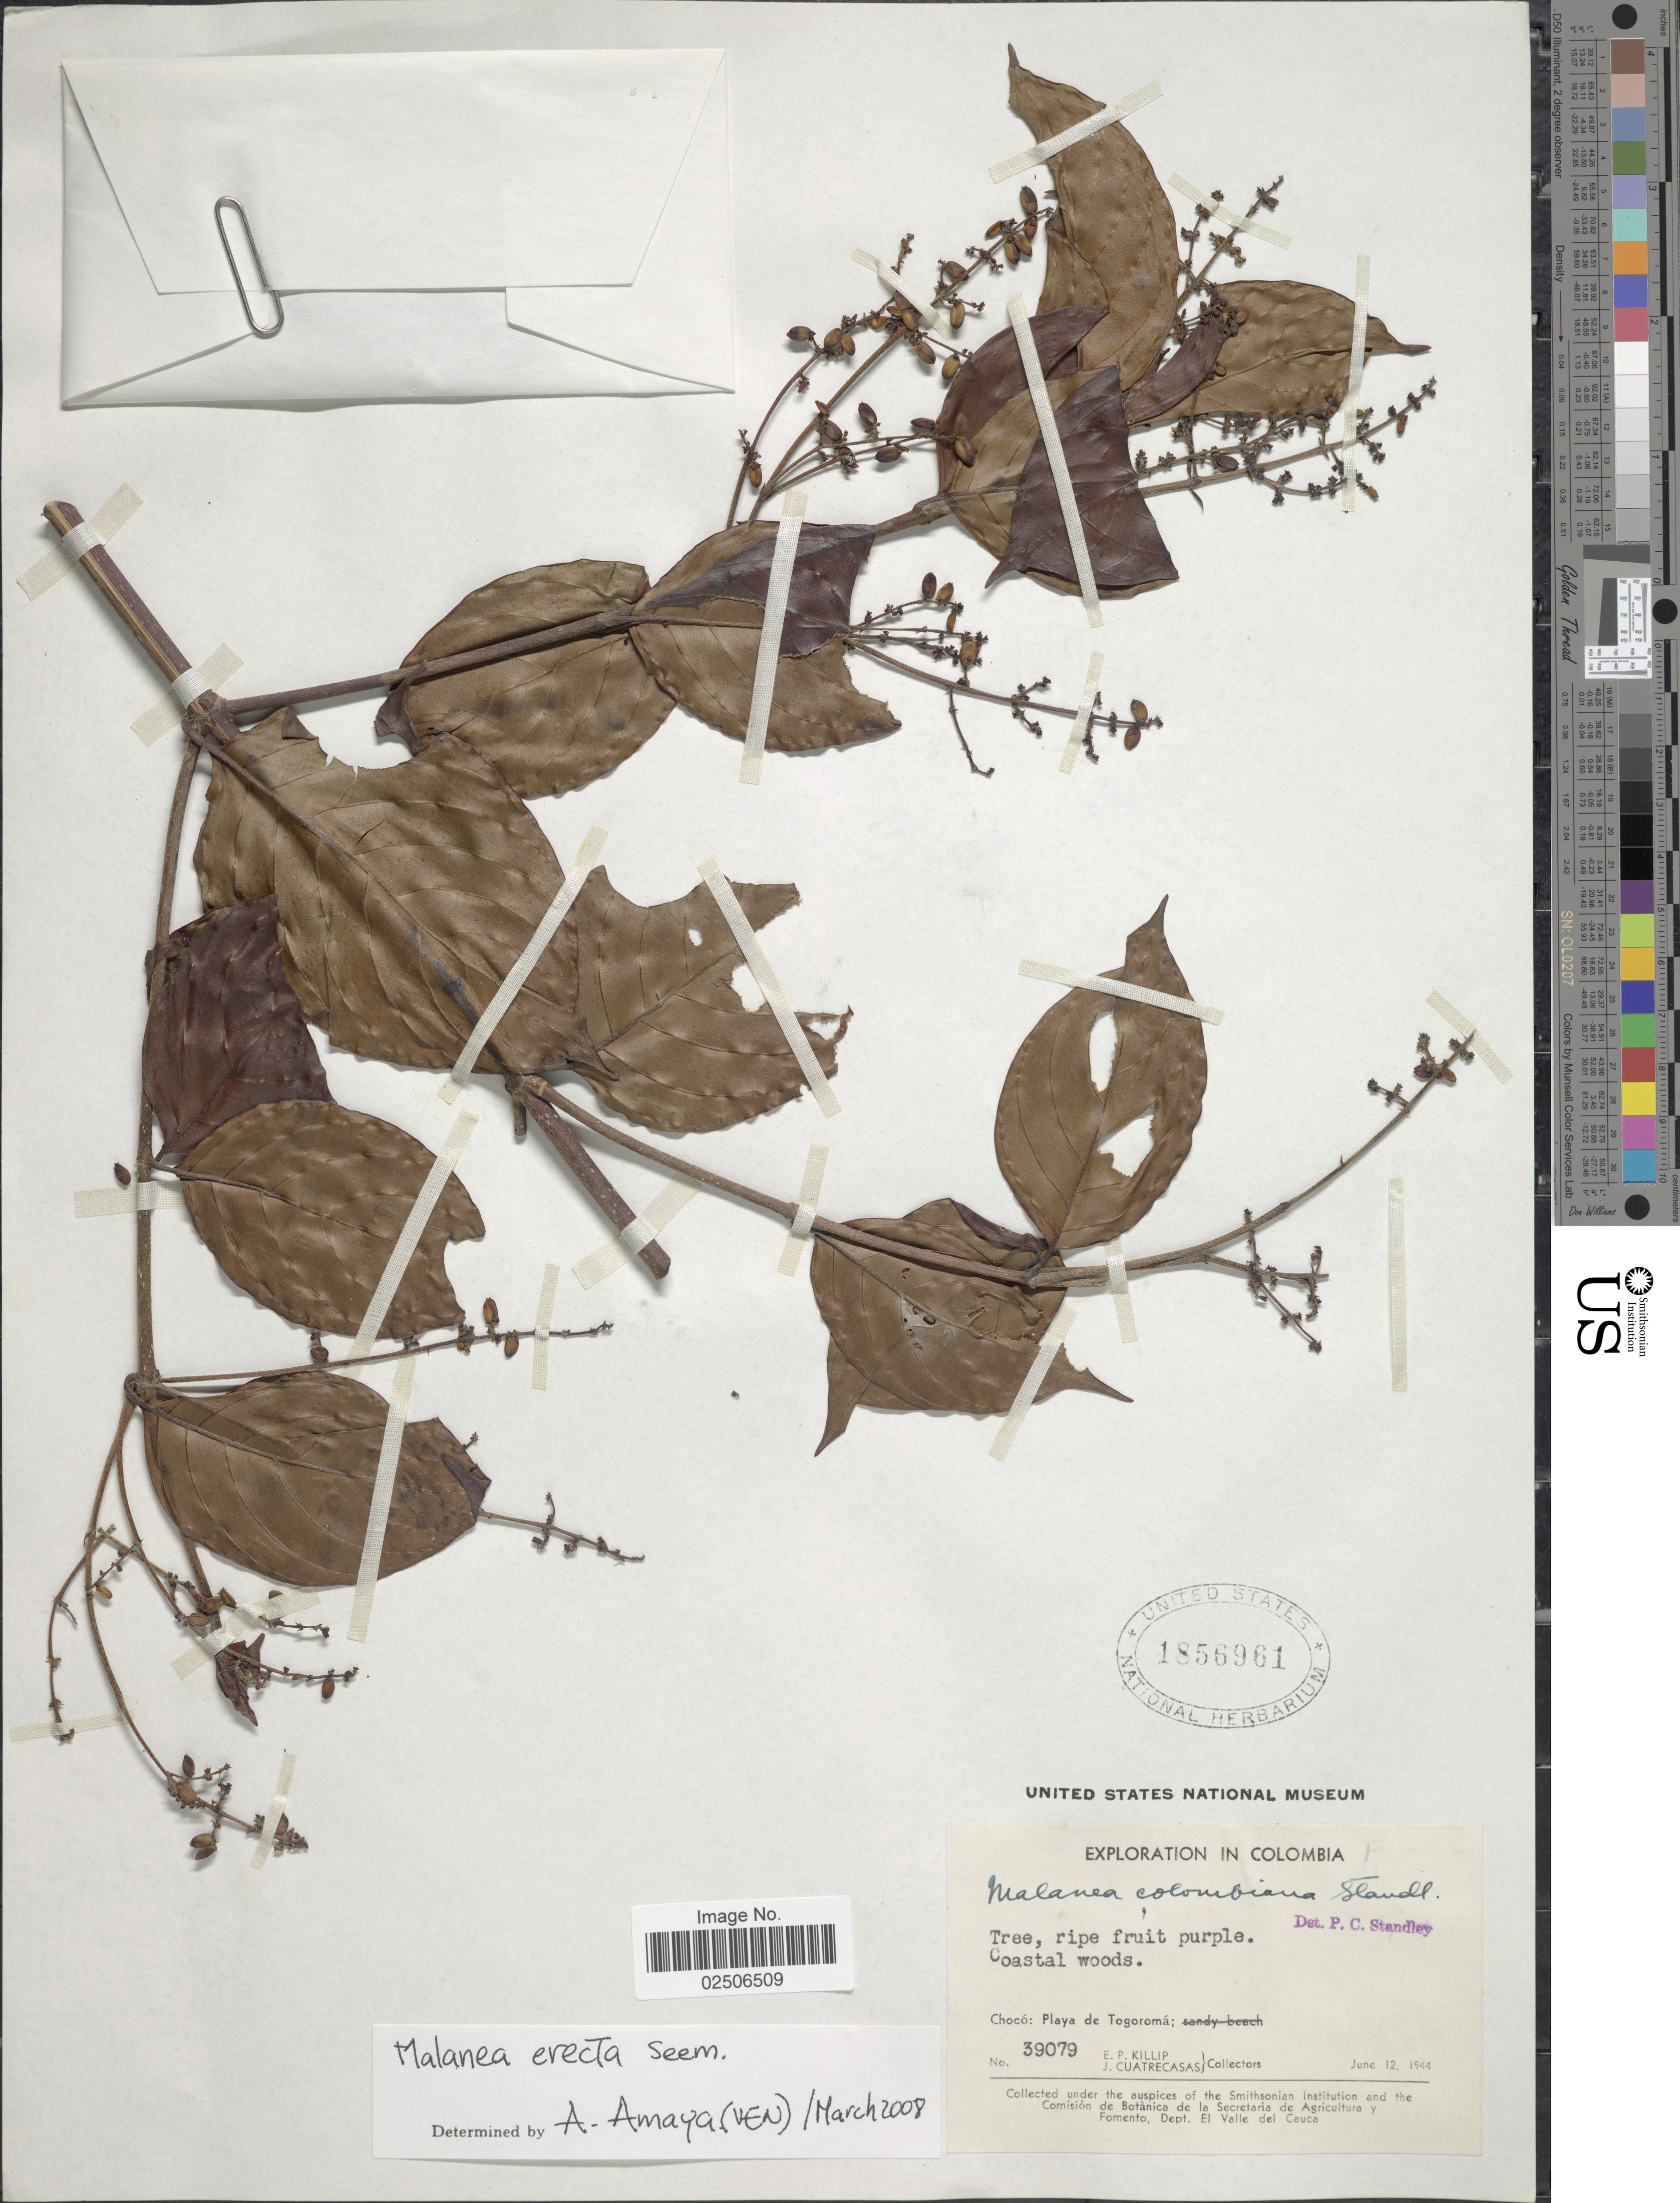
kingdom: Plantae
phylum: Tracheophyta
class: Magnoliopsida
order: Gentianales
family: Rubiaceae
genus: Malanea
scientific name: Malanea erecta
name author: Seem.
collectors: E. P. Killip & J. Cuatrecasas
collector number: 39079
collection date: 1944-06-12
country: Colombia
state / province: Chocó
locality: Coastal woods, Playa de Togoroma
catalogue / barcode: US 1856961